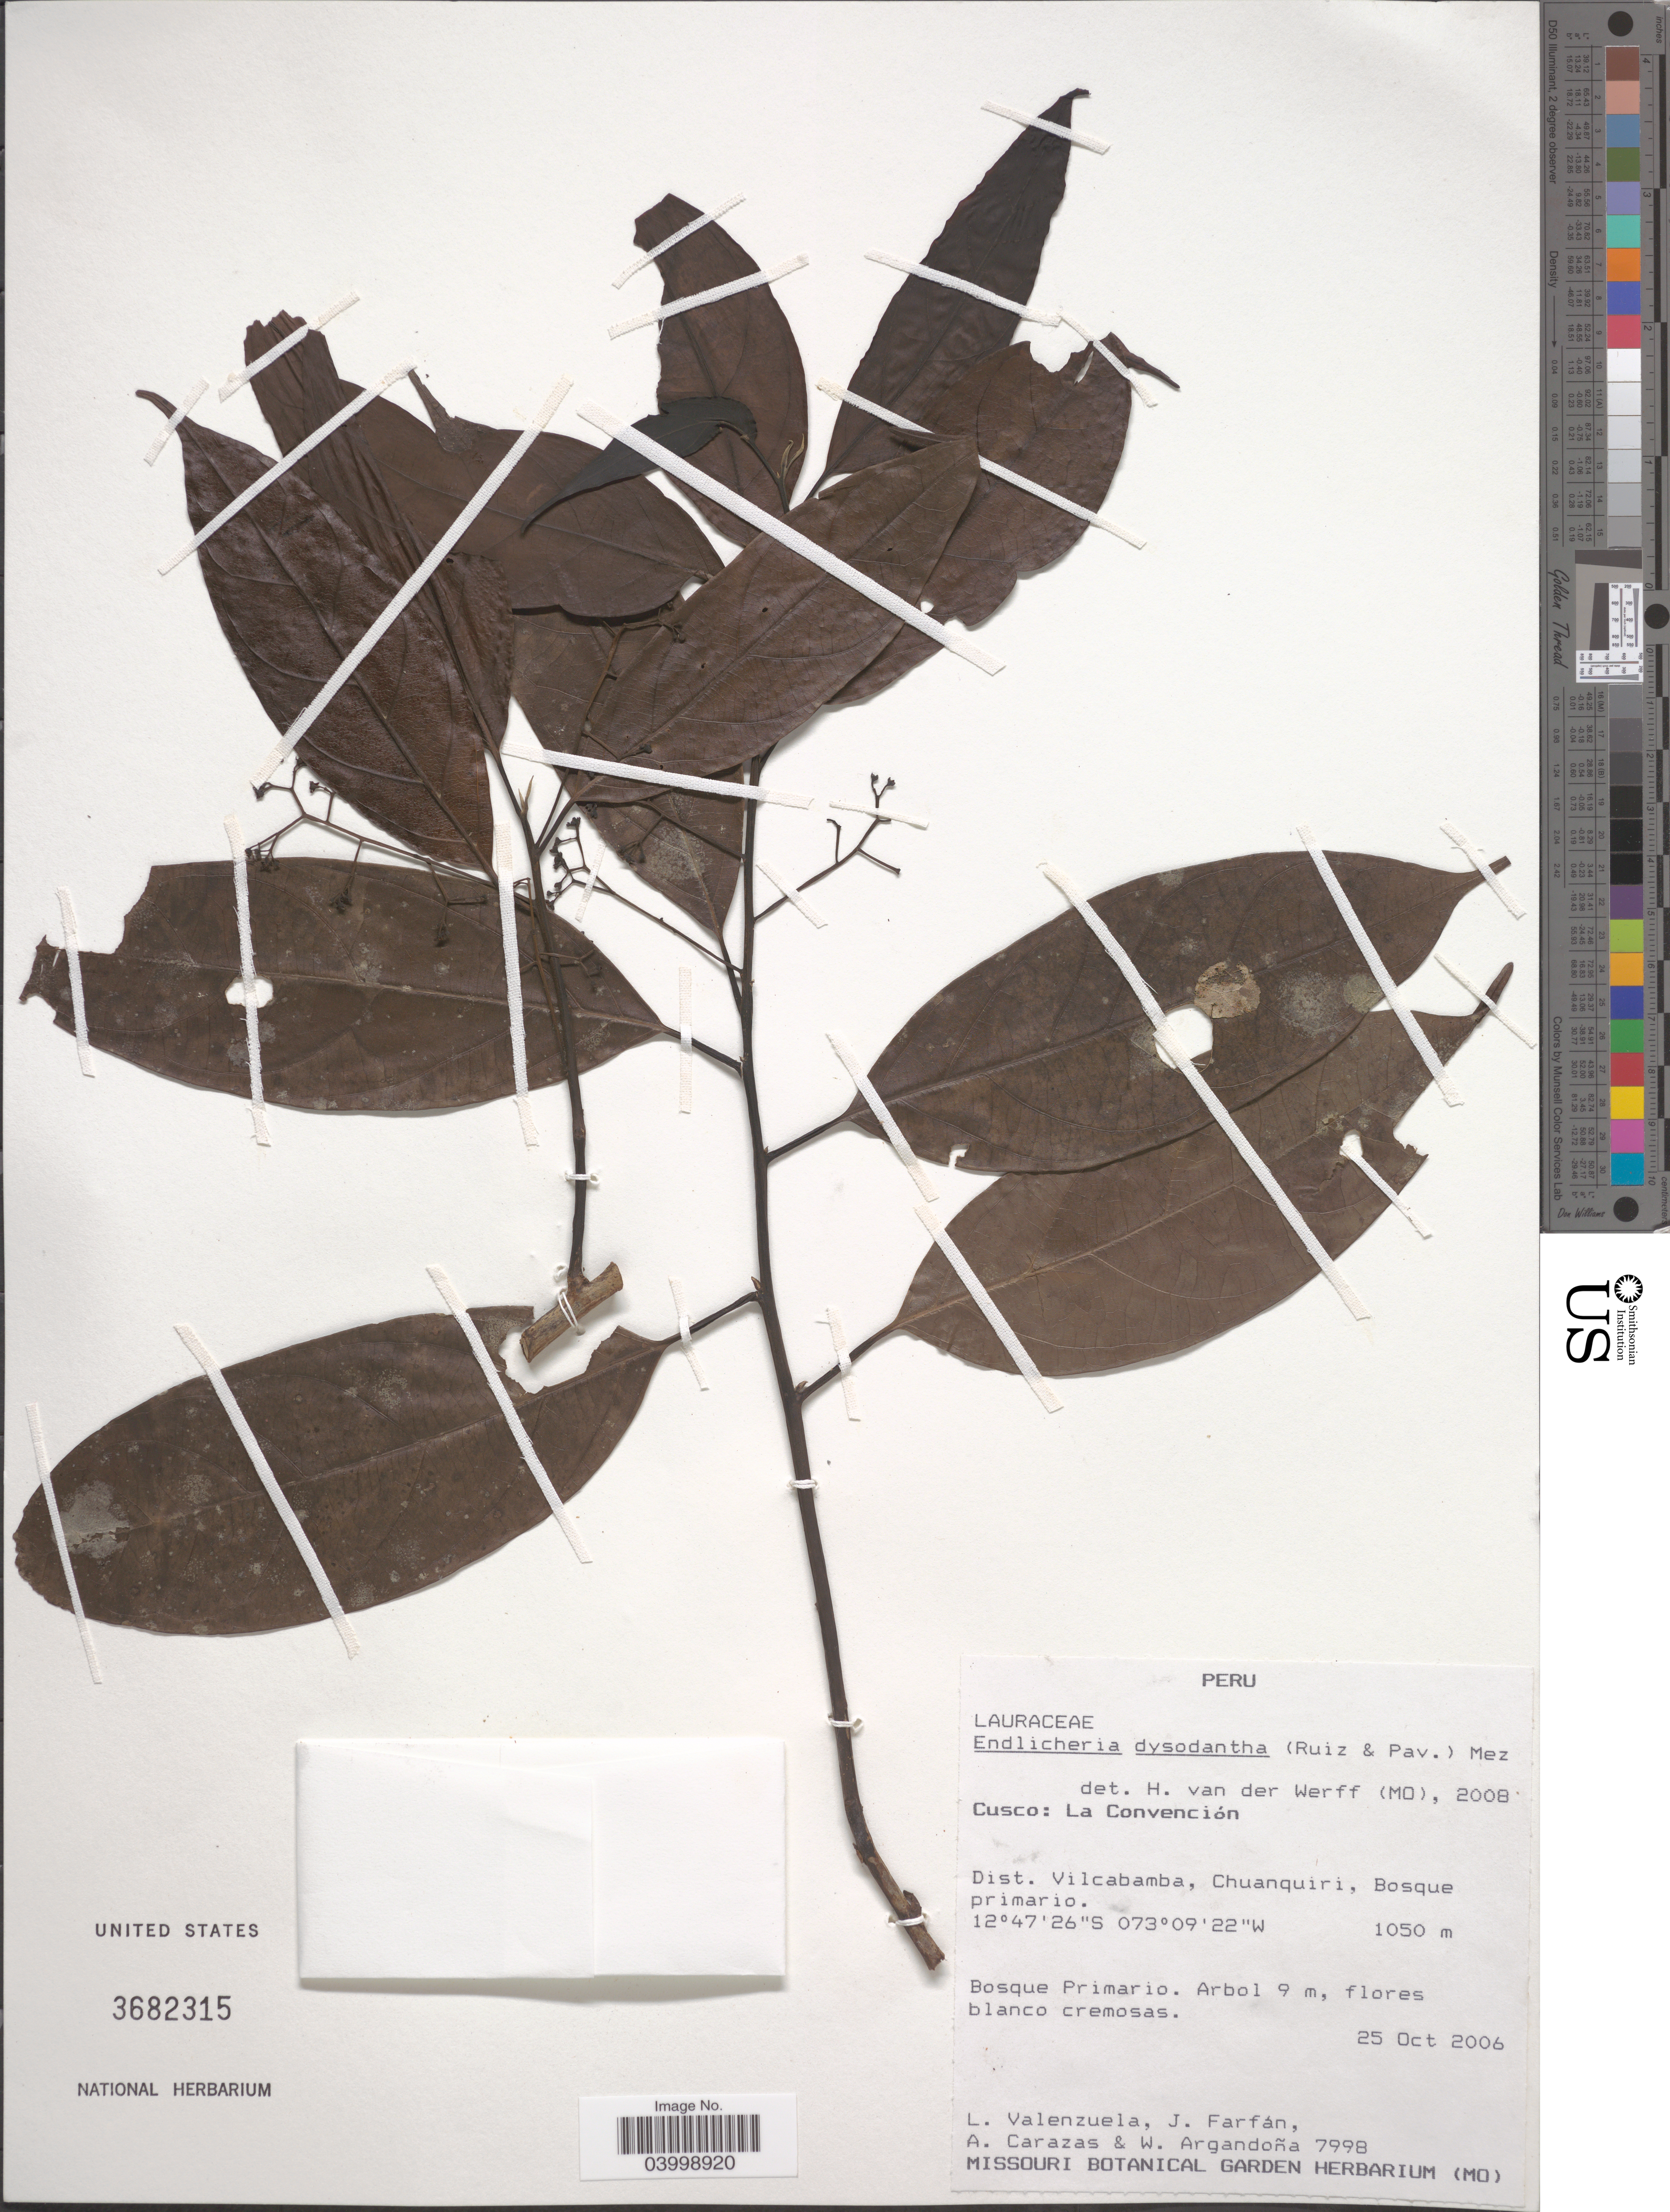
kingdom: Plantae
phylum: Tracheophyta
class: Magnoliopsida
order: Laurales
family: Lauraceae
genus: Endlicheria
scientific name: Endlicheria dysodantha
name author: Mez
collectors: L. Valenzuela, J. Farfán, A. Carazas & W. Argandona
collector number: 7998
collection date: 2006-10-25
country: Peru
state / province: Cusco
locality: La Convención. Dist. Vilcabamba, Chuanquiri.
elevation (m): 1050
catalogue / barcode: US 3682315